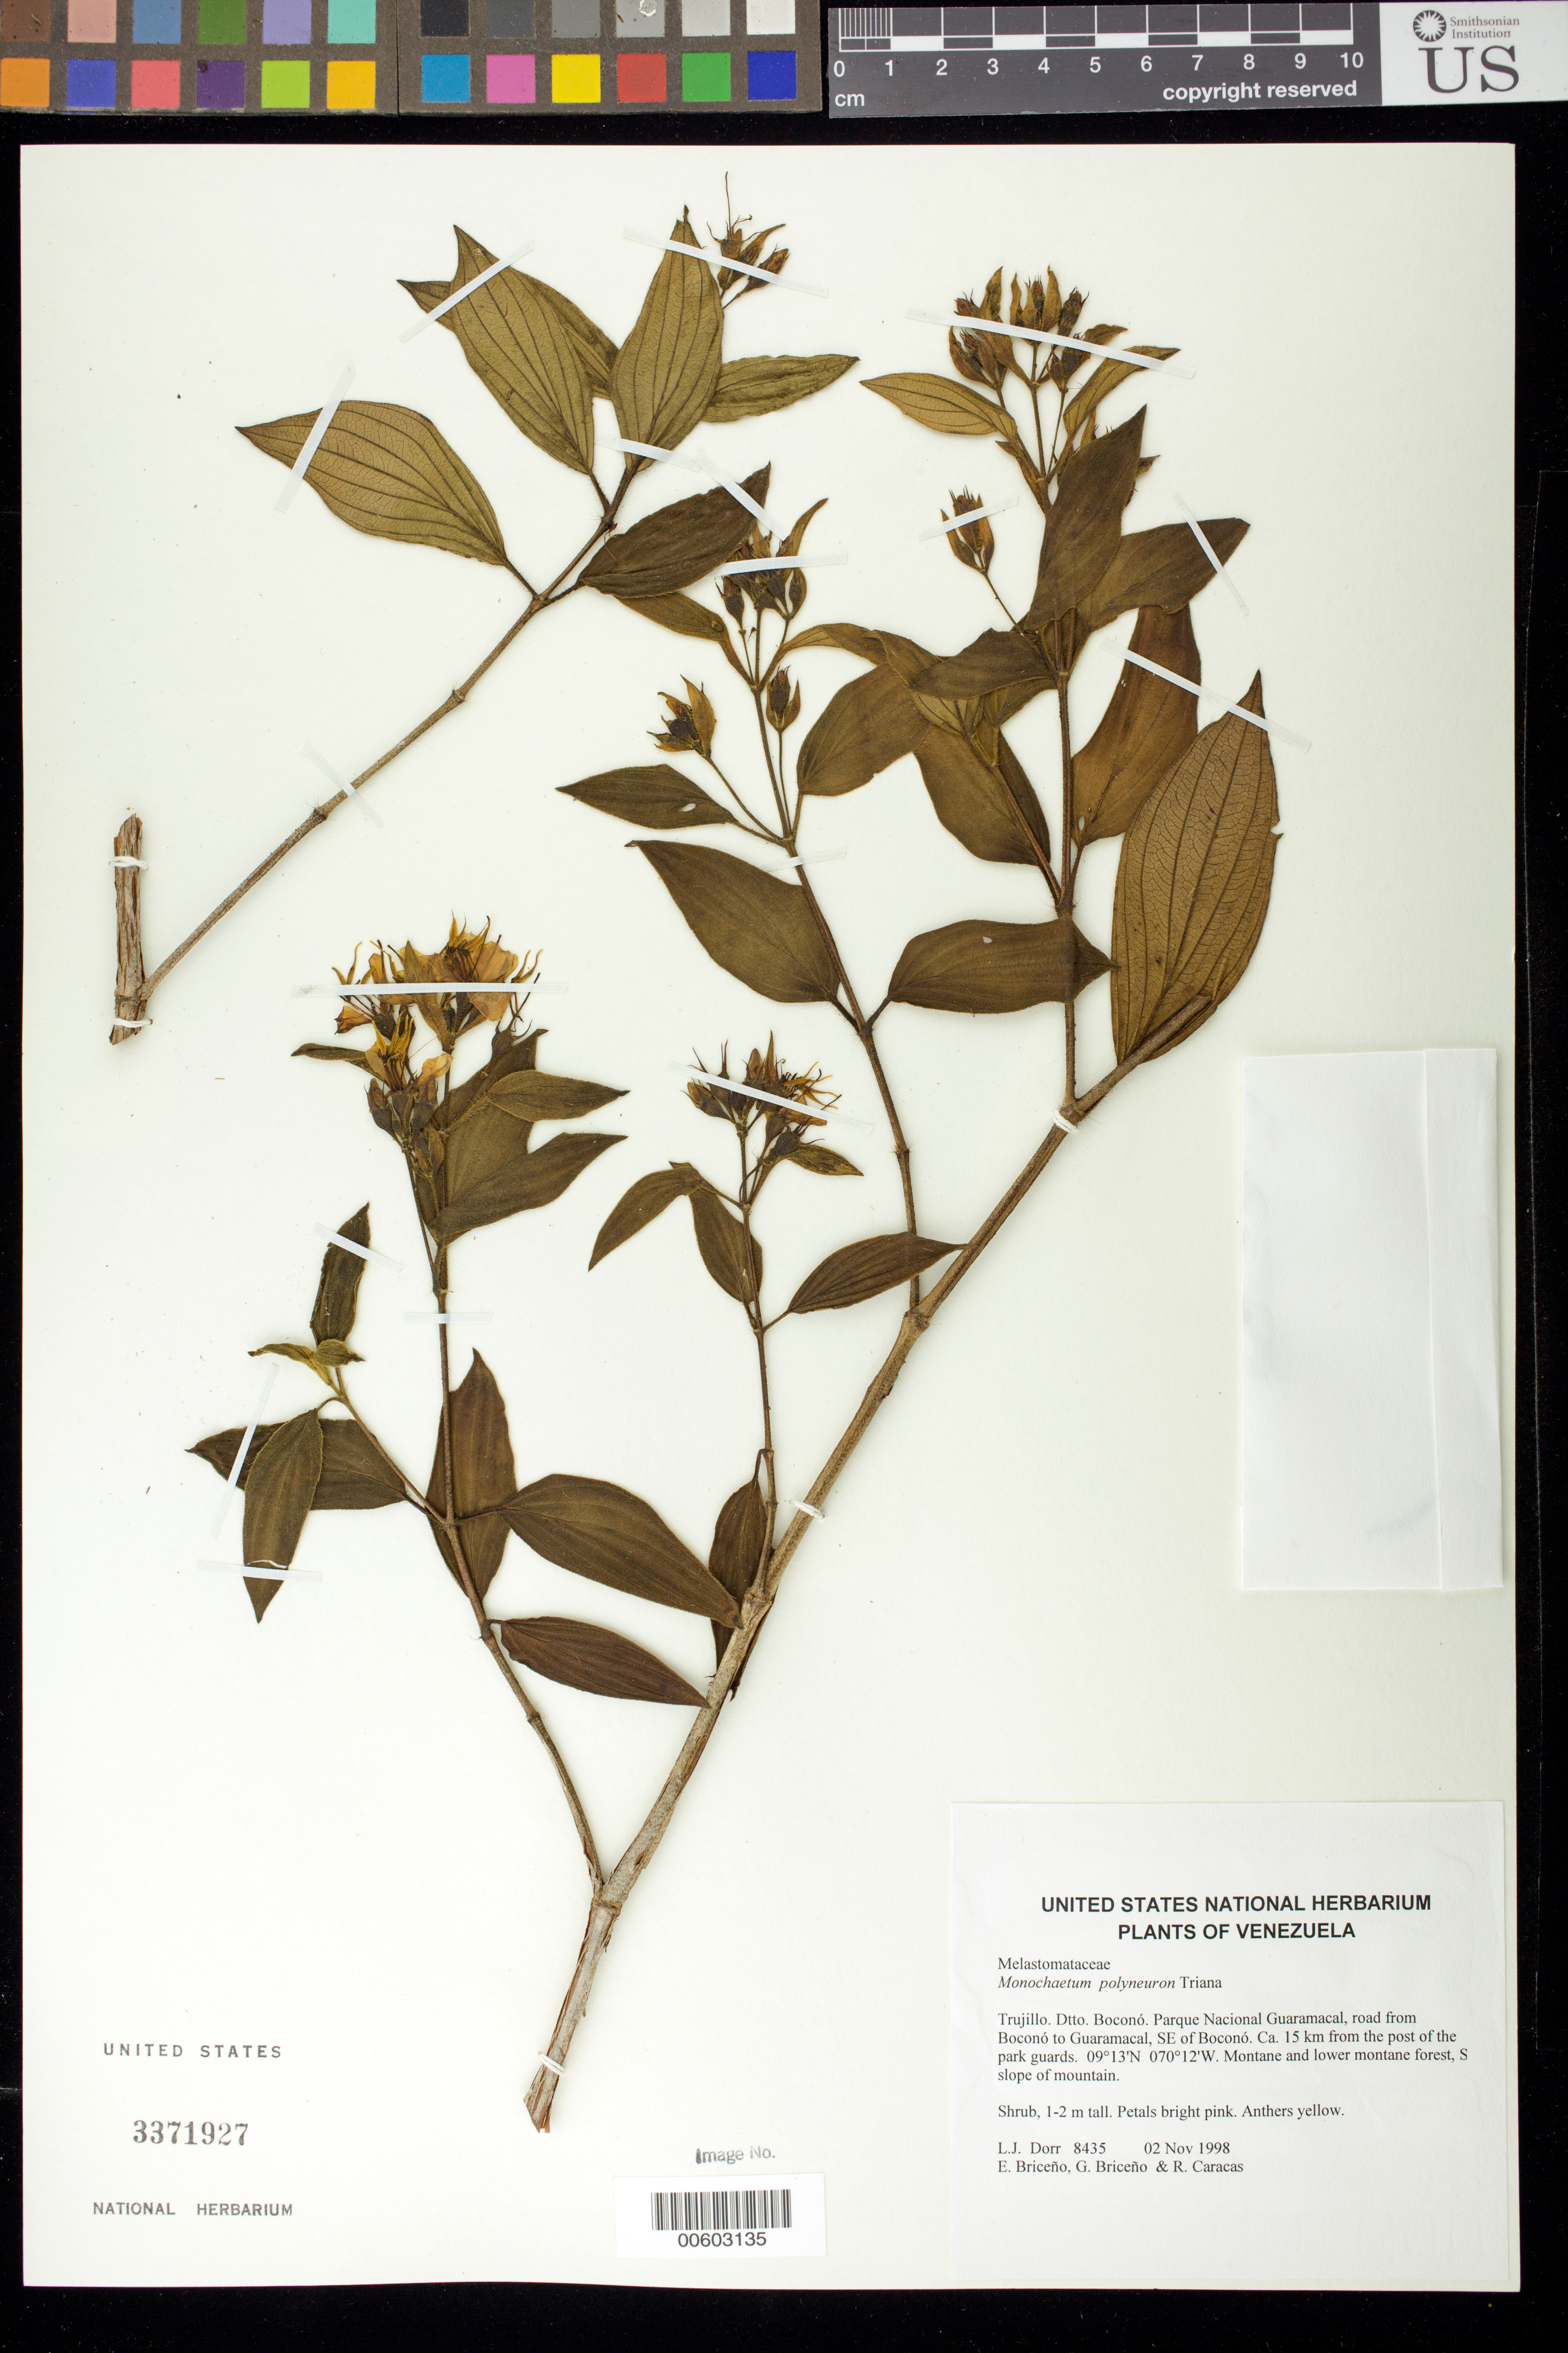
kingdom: Plantae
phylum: Tracheophyta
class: Magnoliopsida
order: Myrtales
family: Melastomataceae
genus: Monochaetum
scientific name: Monochaetum polyneuron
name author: Triana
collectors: L. J. Dorr, E. Briceño, G. Briceño & R. Caracas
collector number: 8435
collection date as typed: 02 Nov 1998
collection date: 1998-11-02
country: Venezuela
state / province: Trujillo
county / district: Boconó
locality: Parque Nacional Guaramacal, road from Boconó to Guaramacal, SE of Boconó, ca. 15 km from the post of the park guards.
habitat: Montane and lower montane forest, S slope of mountain.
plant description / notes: F, MO, PORT, US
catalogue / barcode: US 3371927